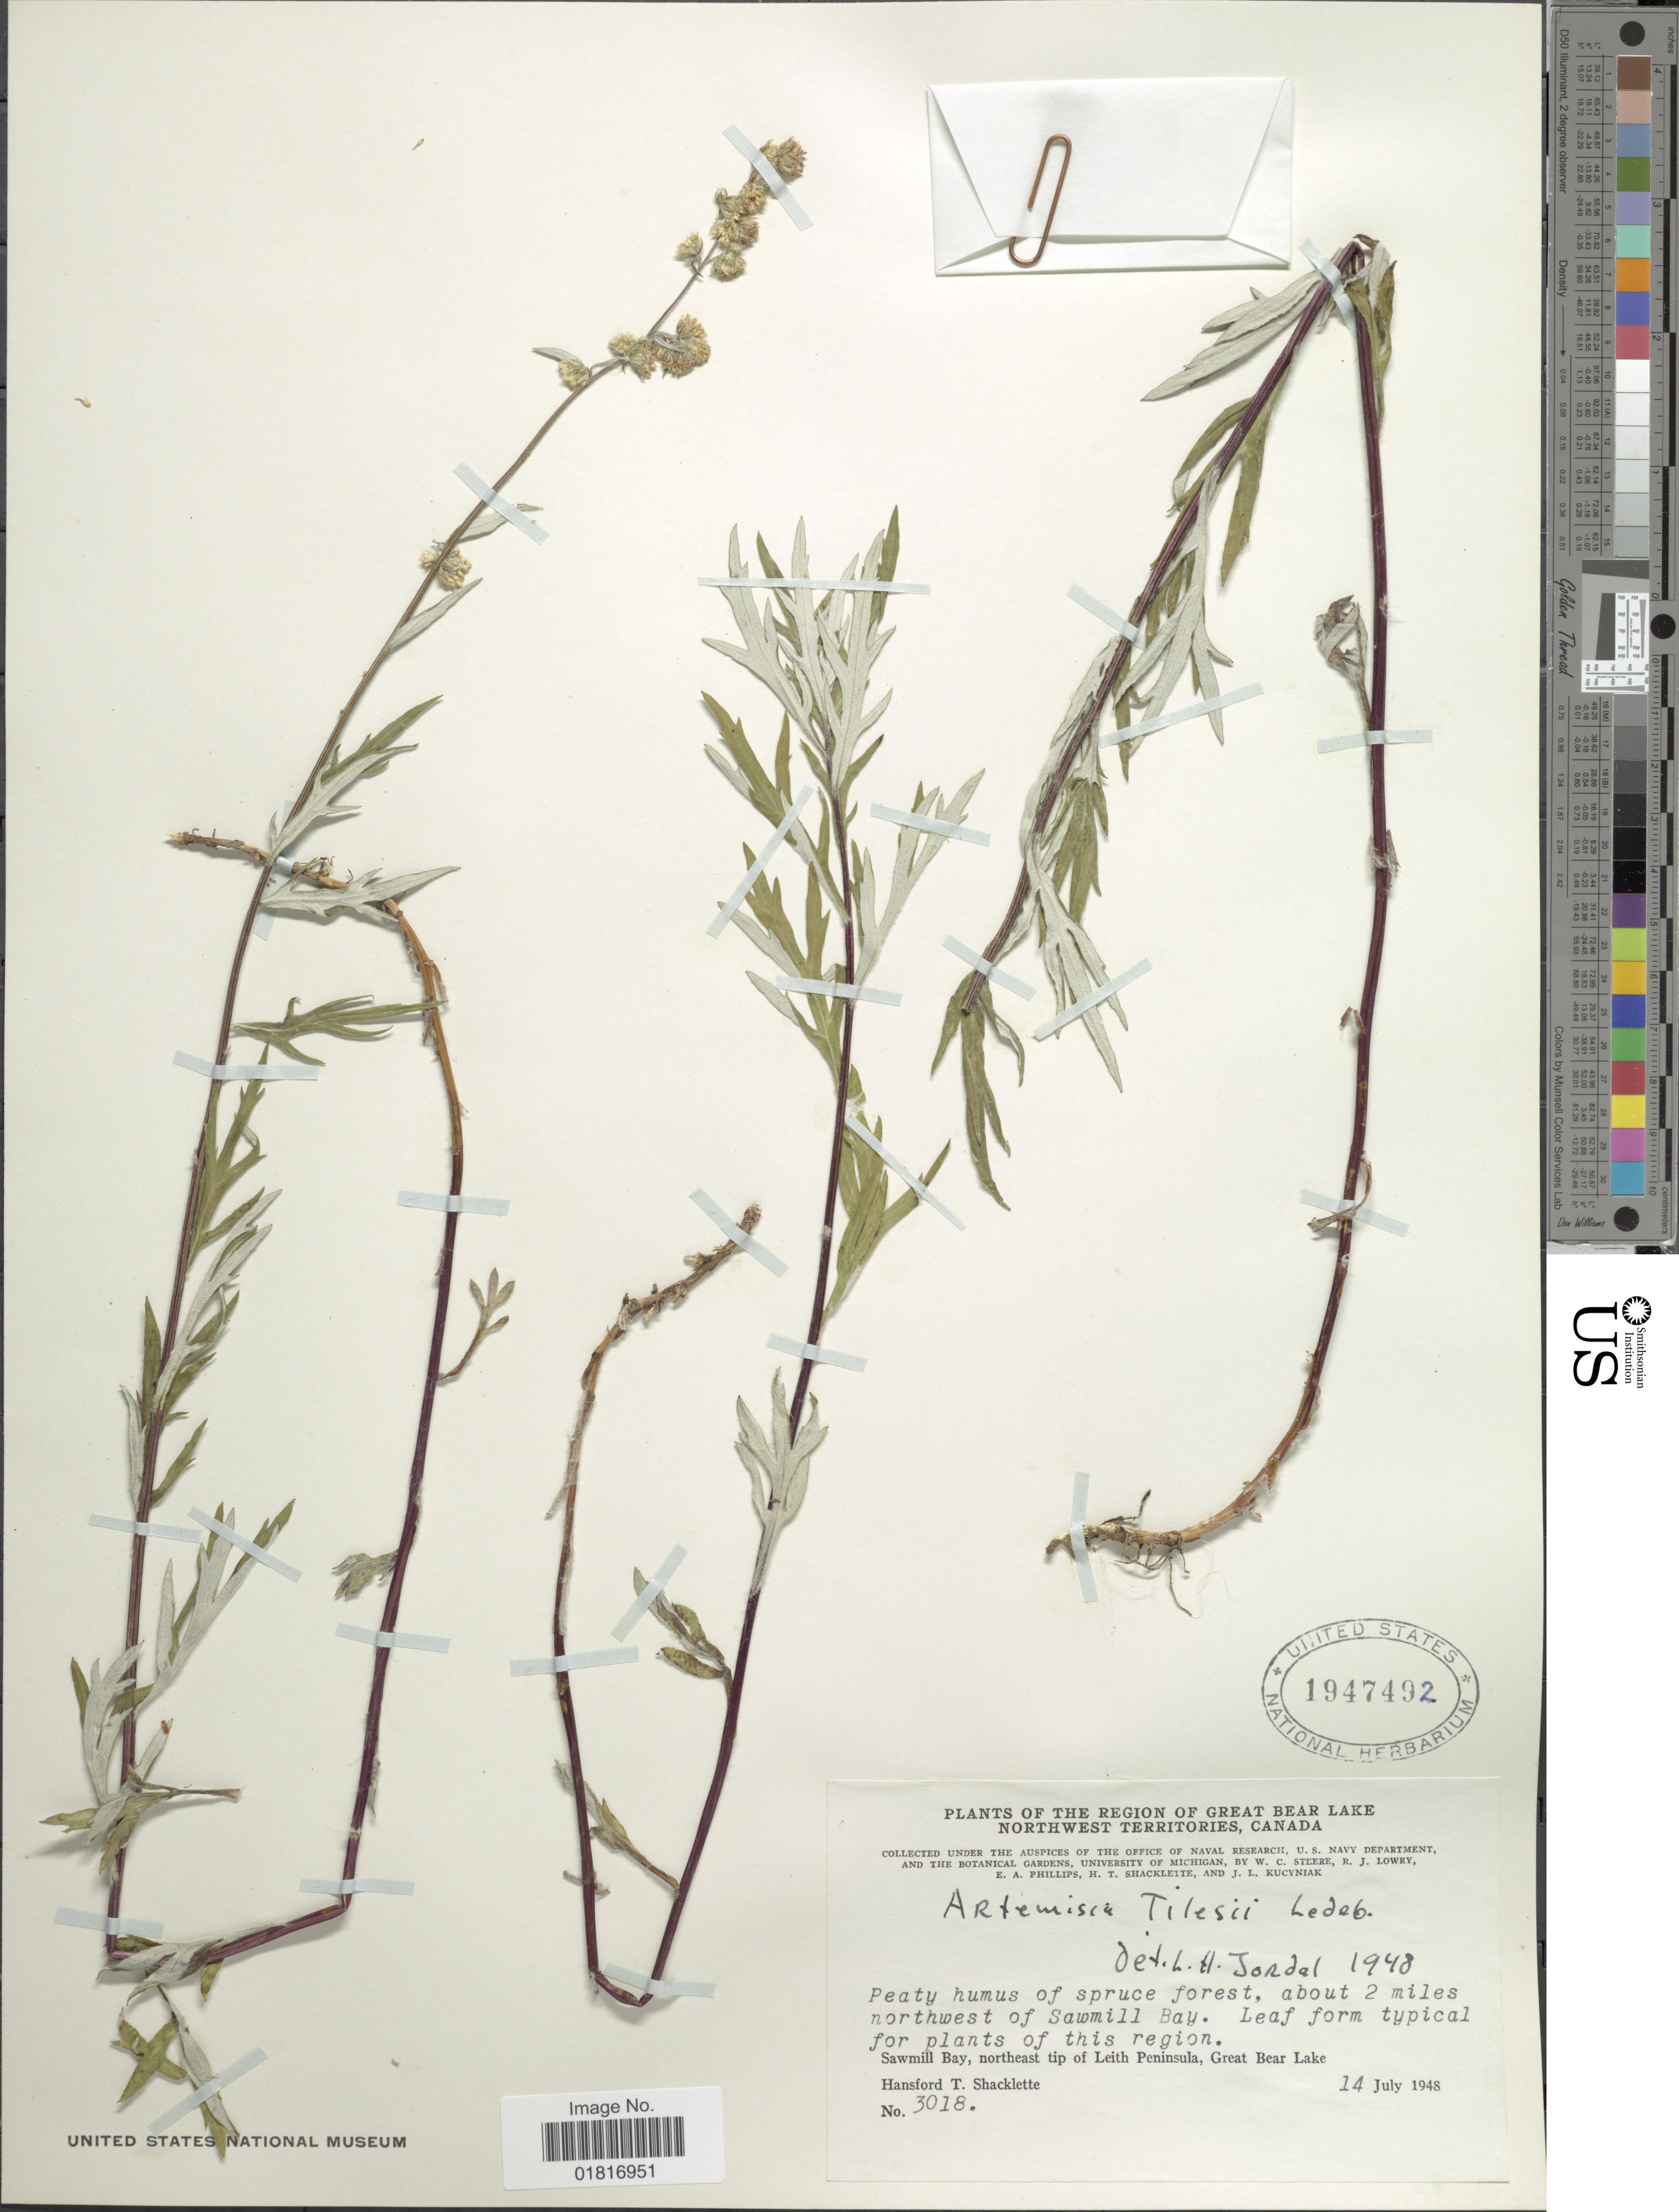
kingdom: Plantae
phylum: Tracheophyta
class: Magnoliopsida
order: Asterales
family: Asteraceae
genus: Artemisia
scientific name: Artemisia tilesii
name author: Ledeb.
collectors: H. Shacklette, W. C. Steere, R. Lowry, E. Phillips & et al.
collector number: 3018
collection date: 1948-07-14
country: Canada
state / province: Northwest Territories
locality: The Region of Great Bear Lake, Peaty humus of spruce forest, about 2 miles northwest of Sawmill Bay. Sawmill Bay, northeast tip of Peninsula, Great Bear Lake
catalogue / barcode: US 1947492